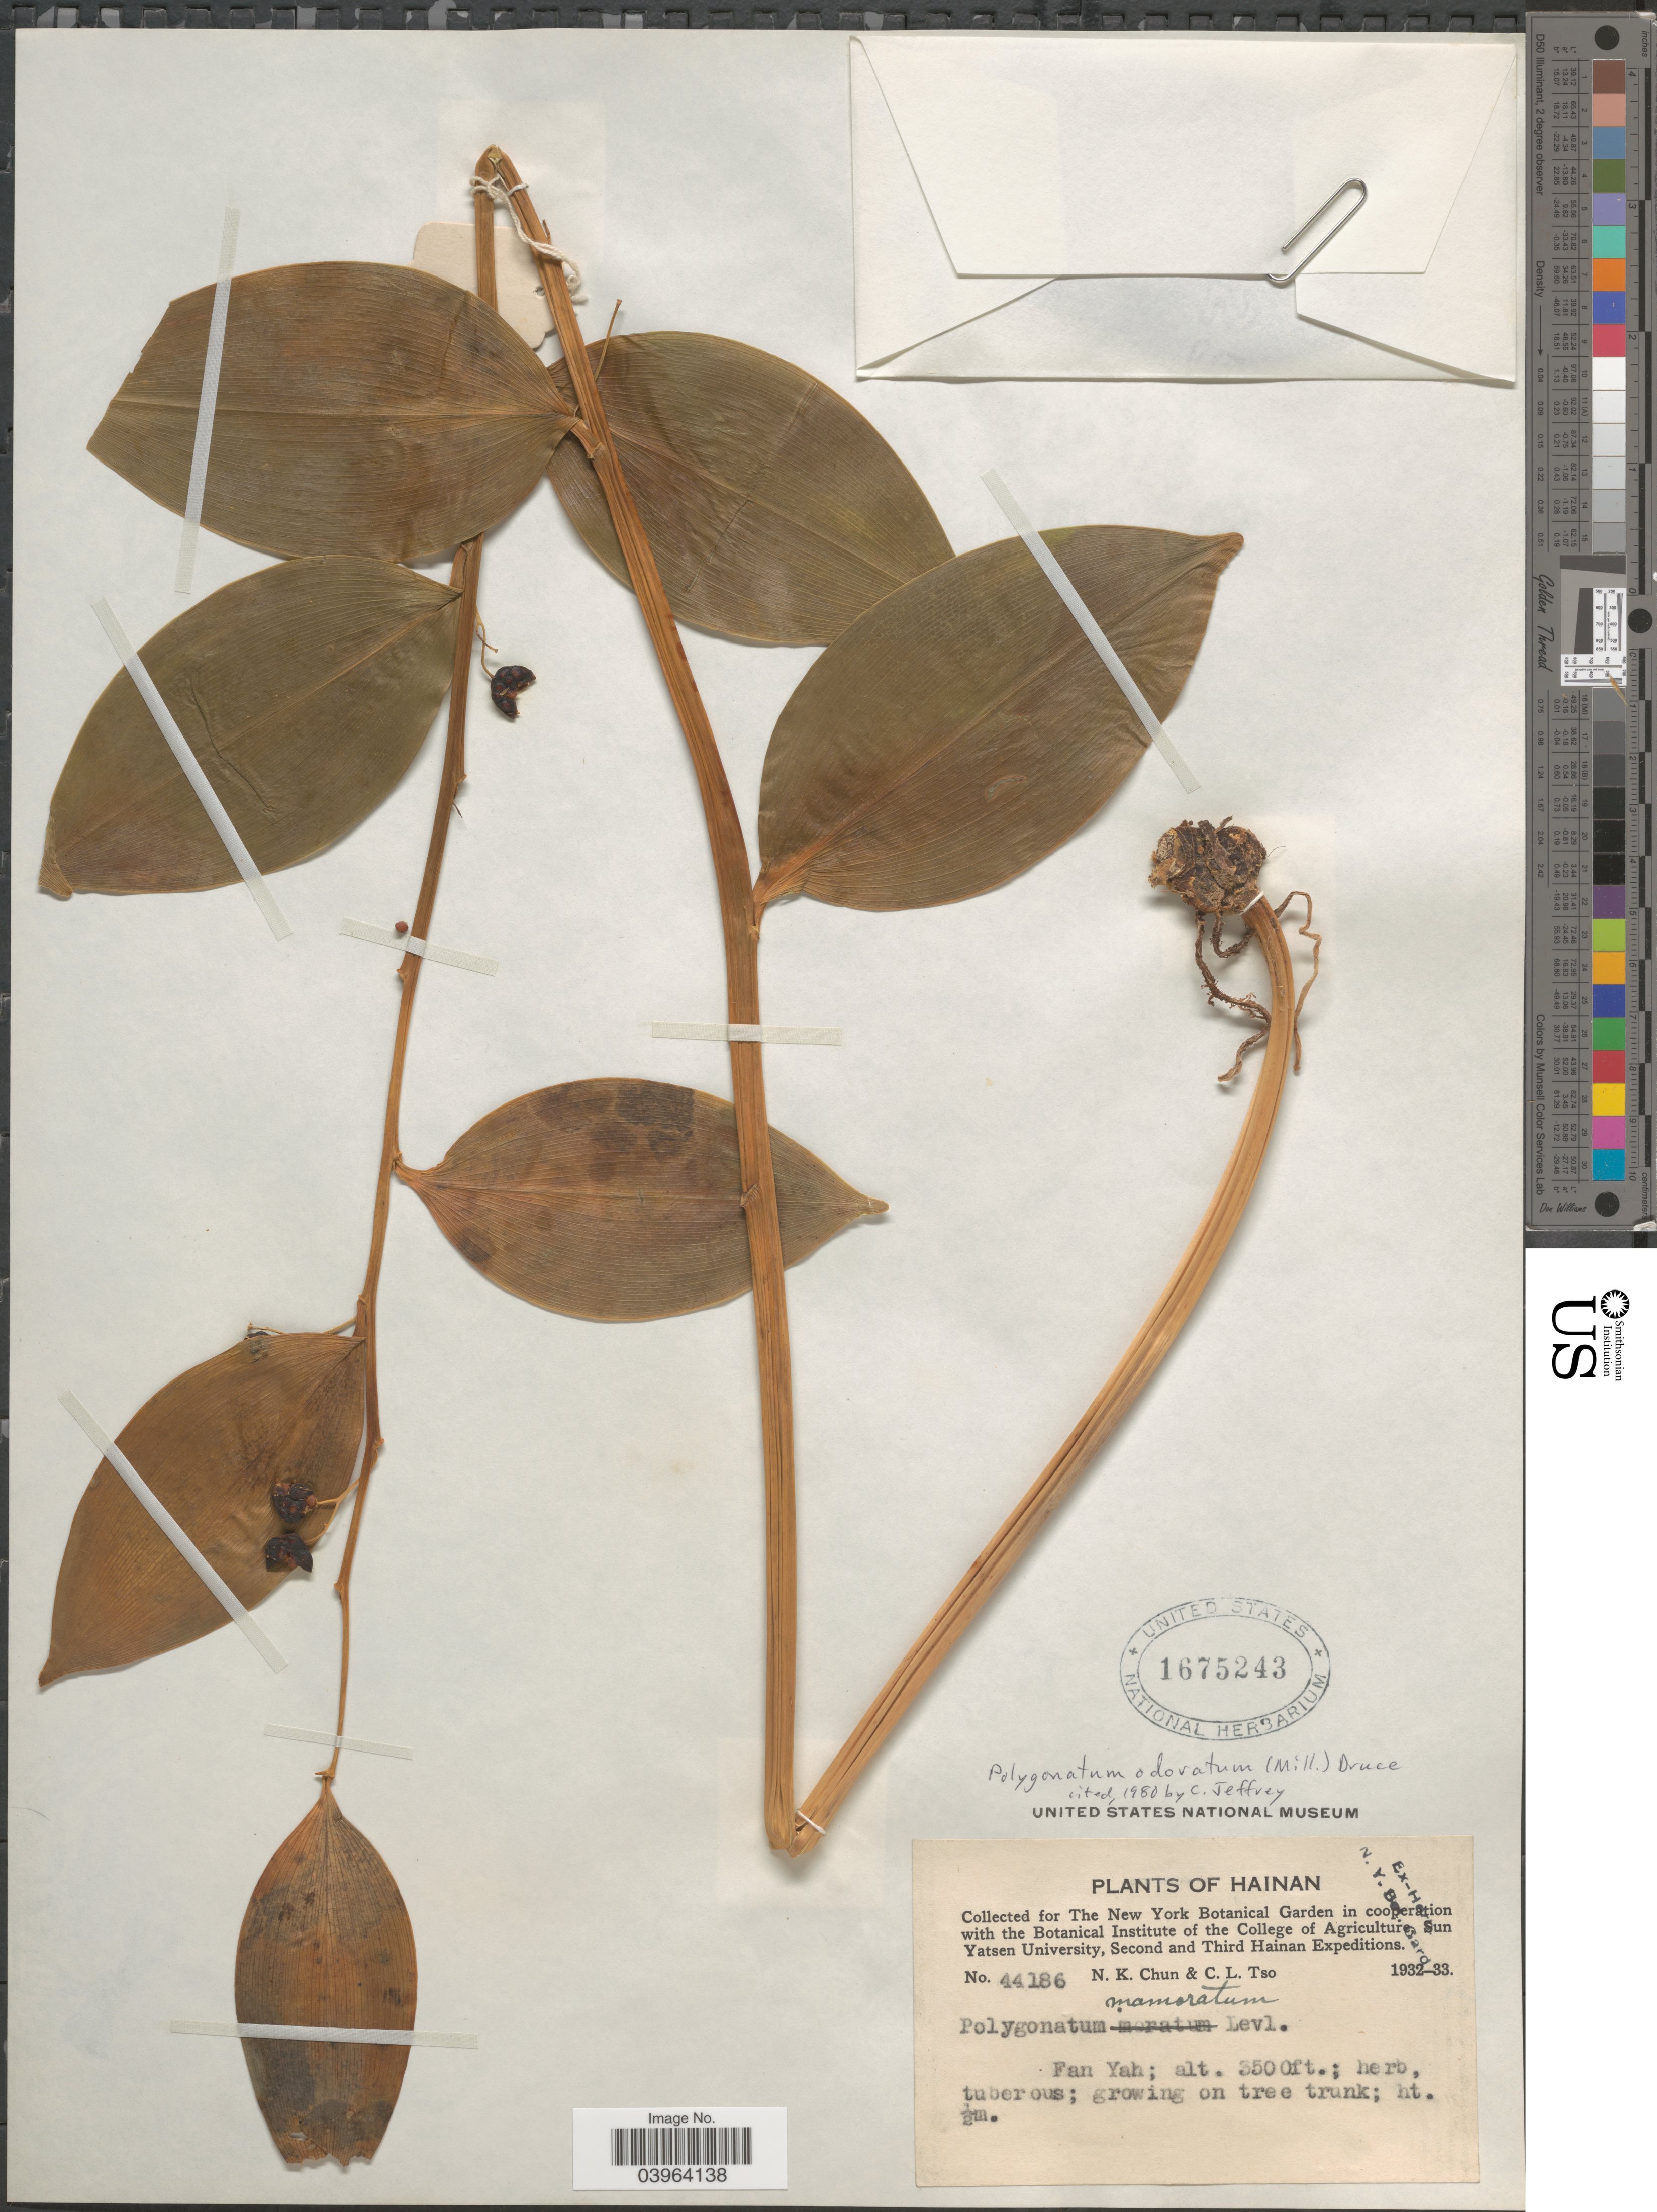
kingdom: Plantae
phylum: Tracheophyta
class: Liliopsida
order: Asparagales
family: Asparagaceae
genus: Polygonatum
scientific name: Polygonatum odoratum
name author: (Mill.) Druce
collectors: N. K. Chun & C. Tso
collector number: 44186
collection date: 1932/1933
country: China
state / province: Hainan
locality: Fan Yah.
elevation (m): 1067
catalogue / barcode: US 1675243